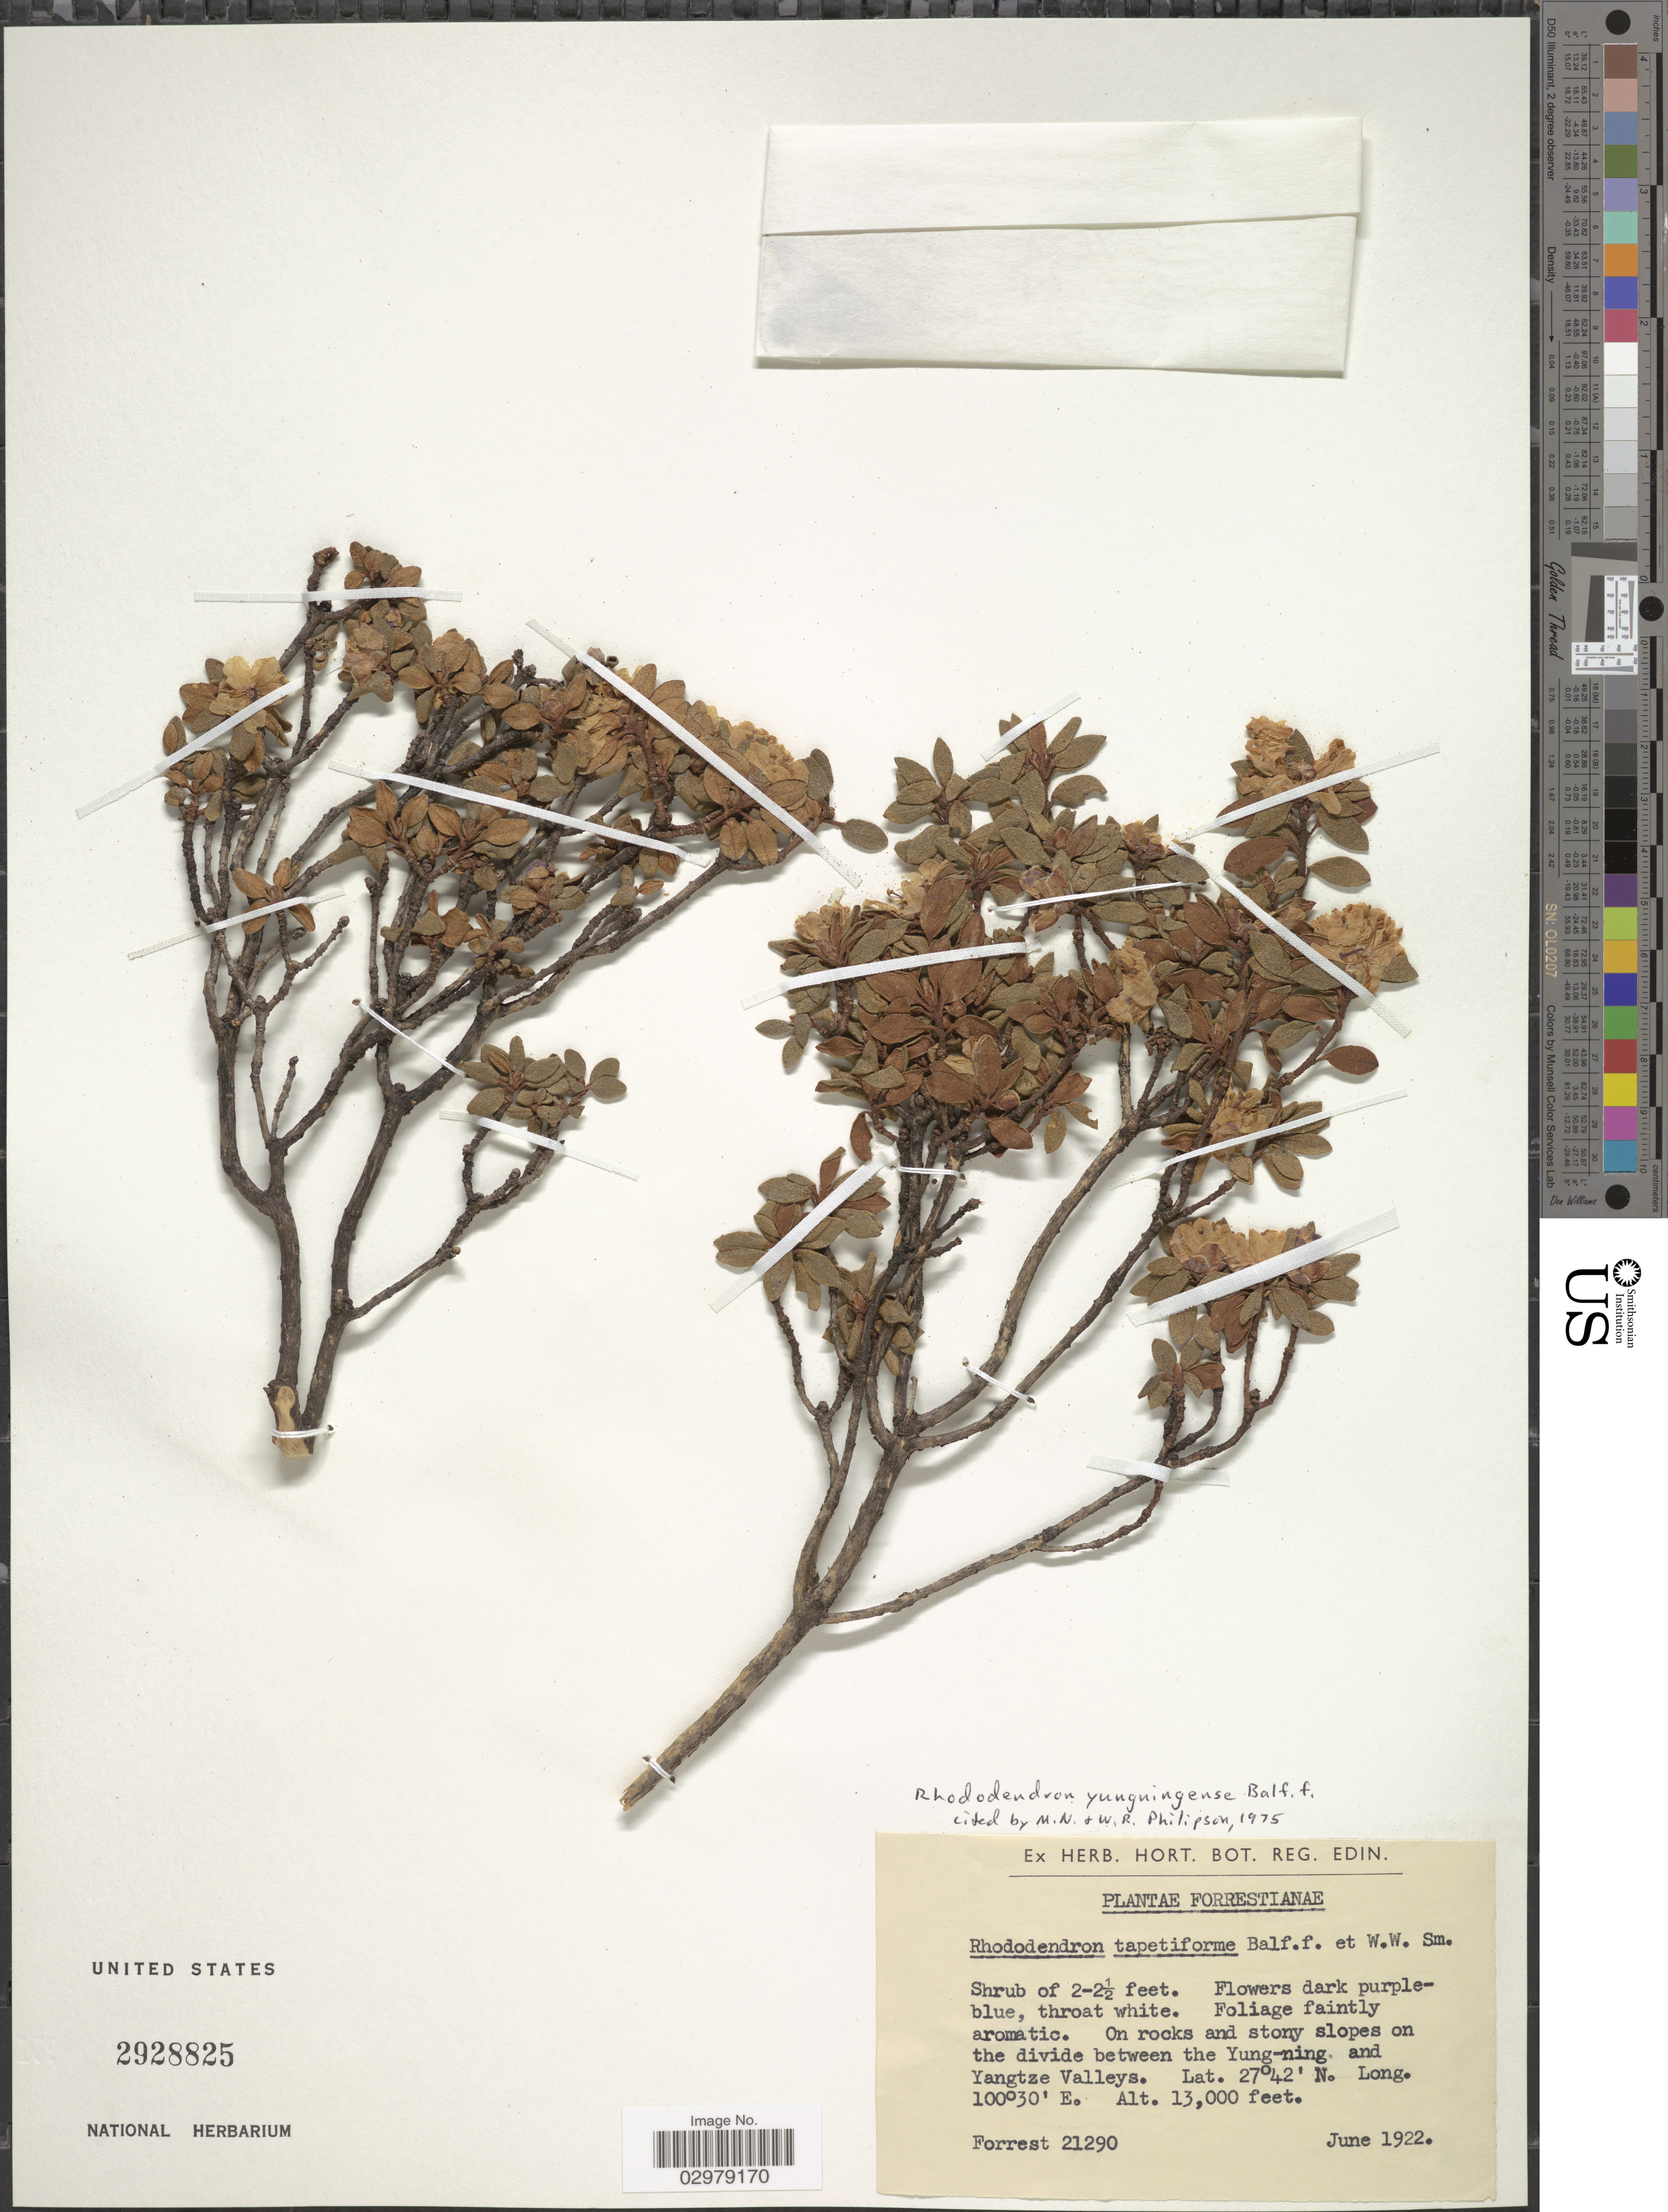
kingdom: Plantae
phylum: Tracheophyta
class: Magnoliopsida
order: Ericales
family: Ericaceae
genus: Rhododendron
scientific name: Rhododendron yungningense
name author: Balf. f. ex Hutch.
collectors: -. Forrest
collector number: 21290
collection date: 1922-06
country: China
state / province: Yunnan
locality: On rocks and stony slopes on the divide between the Yung-ning and Yangtze Valleys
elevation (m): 3962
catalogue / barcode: US 2928825